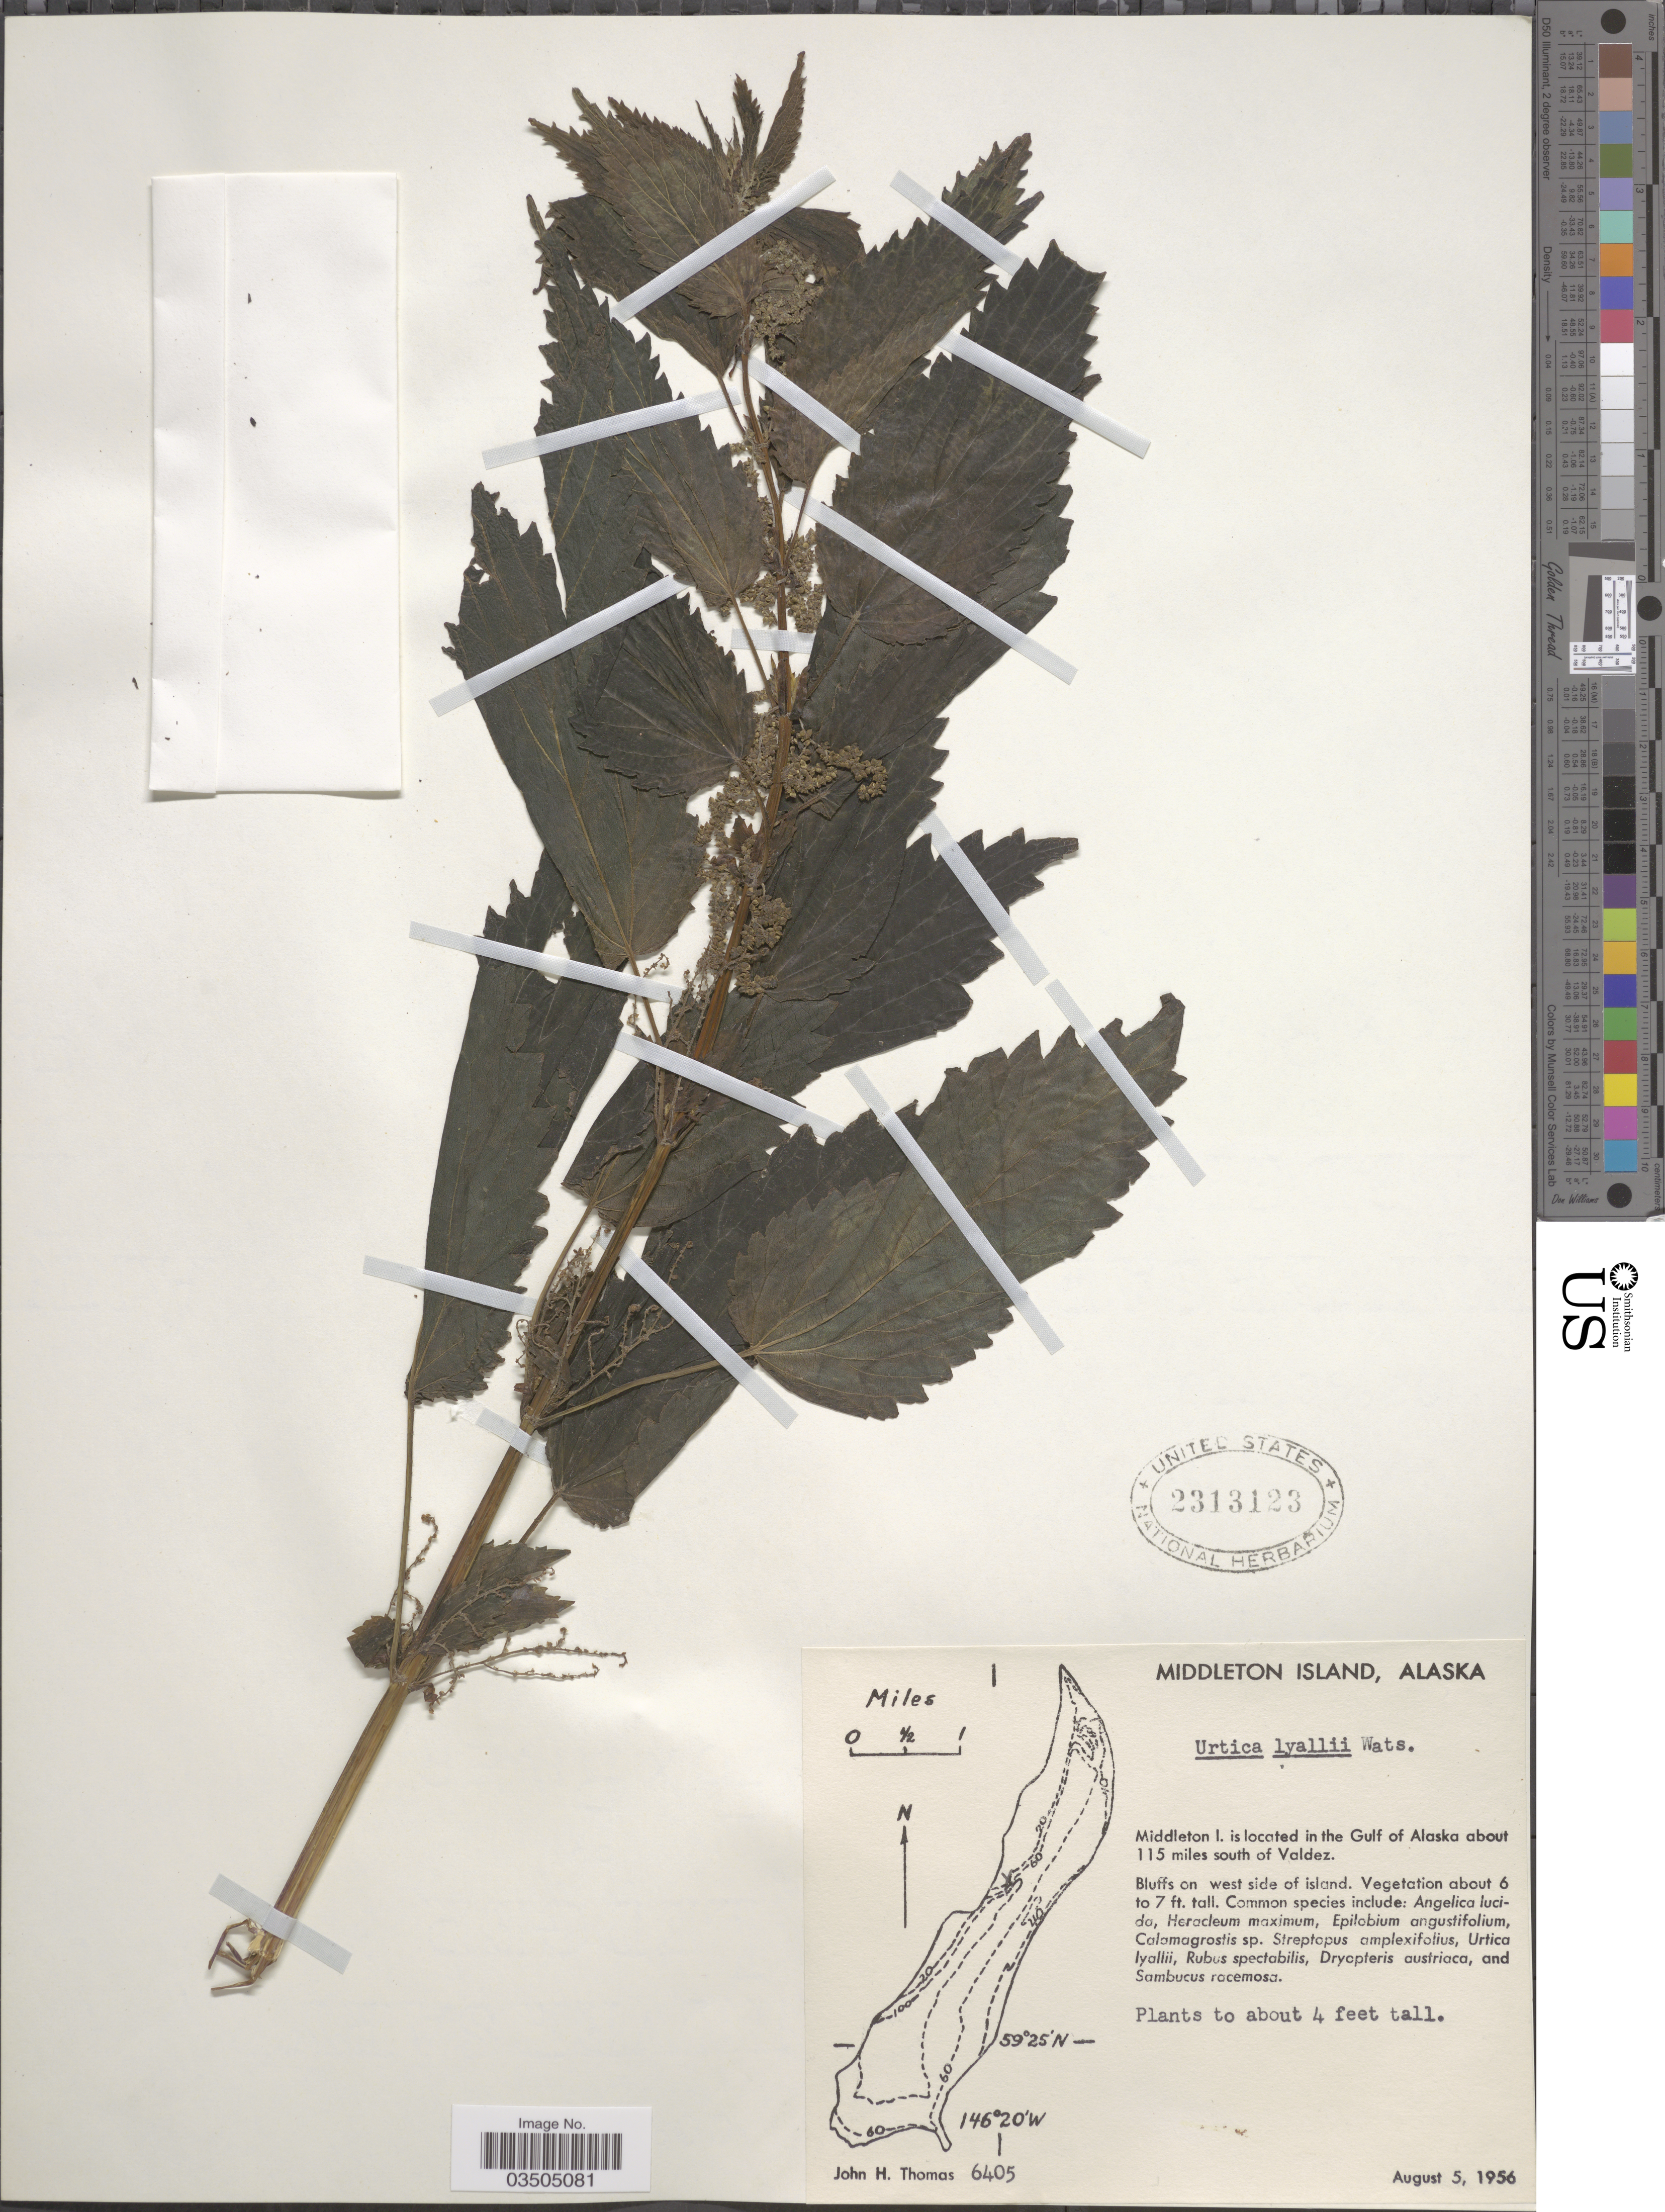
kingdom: Plantae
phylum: Tracheophyta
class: Magnoliopsida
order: Rosales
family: Urticaceae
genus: Urtica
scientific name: Urtica dioica subsp. gracilis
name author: L.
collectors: J. H. Thomas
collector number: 6405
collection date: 1956-08-05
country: United States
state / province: Alaska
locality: Middleton Island. Middleton I. is located in the Gulf of Alaska about 115 miles south of Valdez. Bluffs on west side of island.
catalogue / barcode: US 2313123